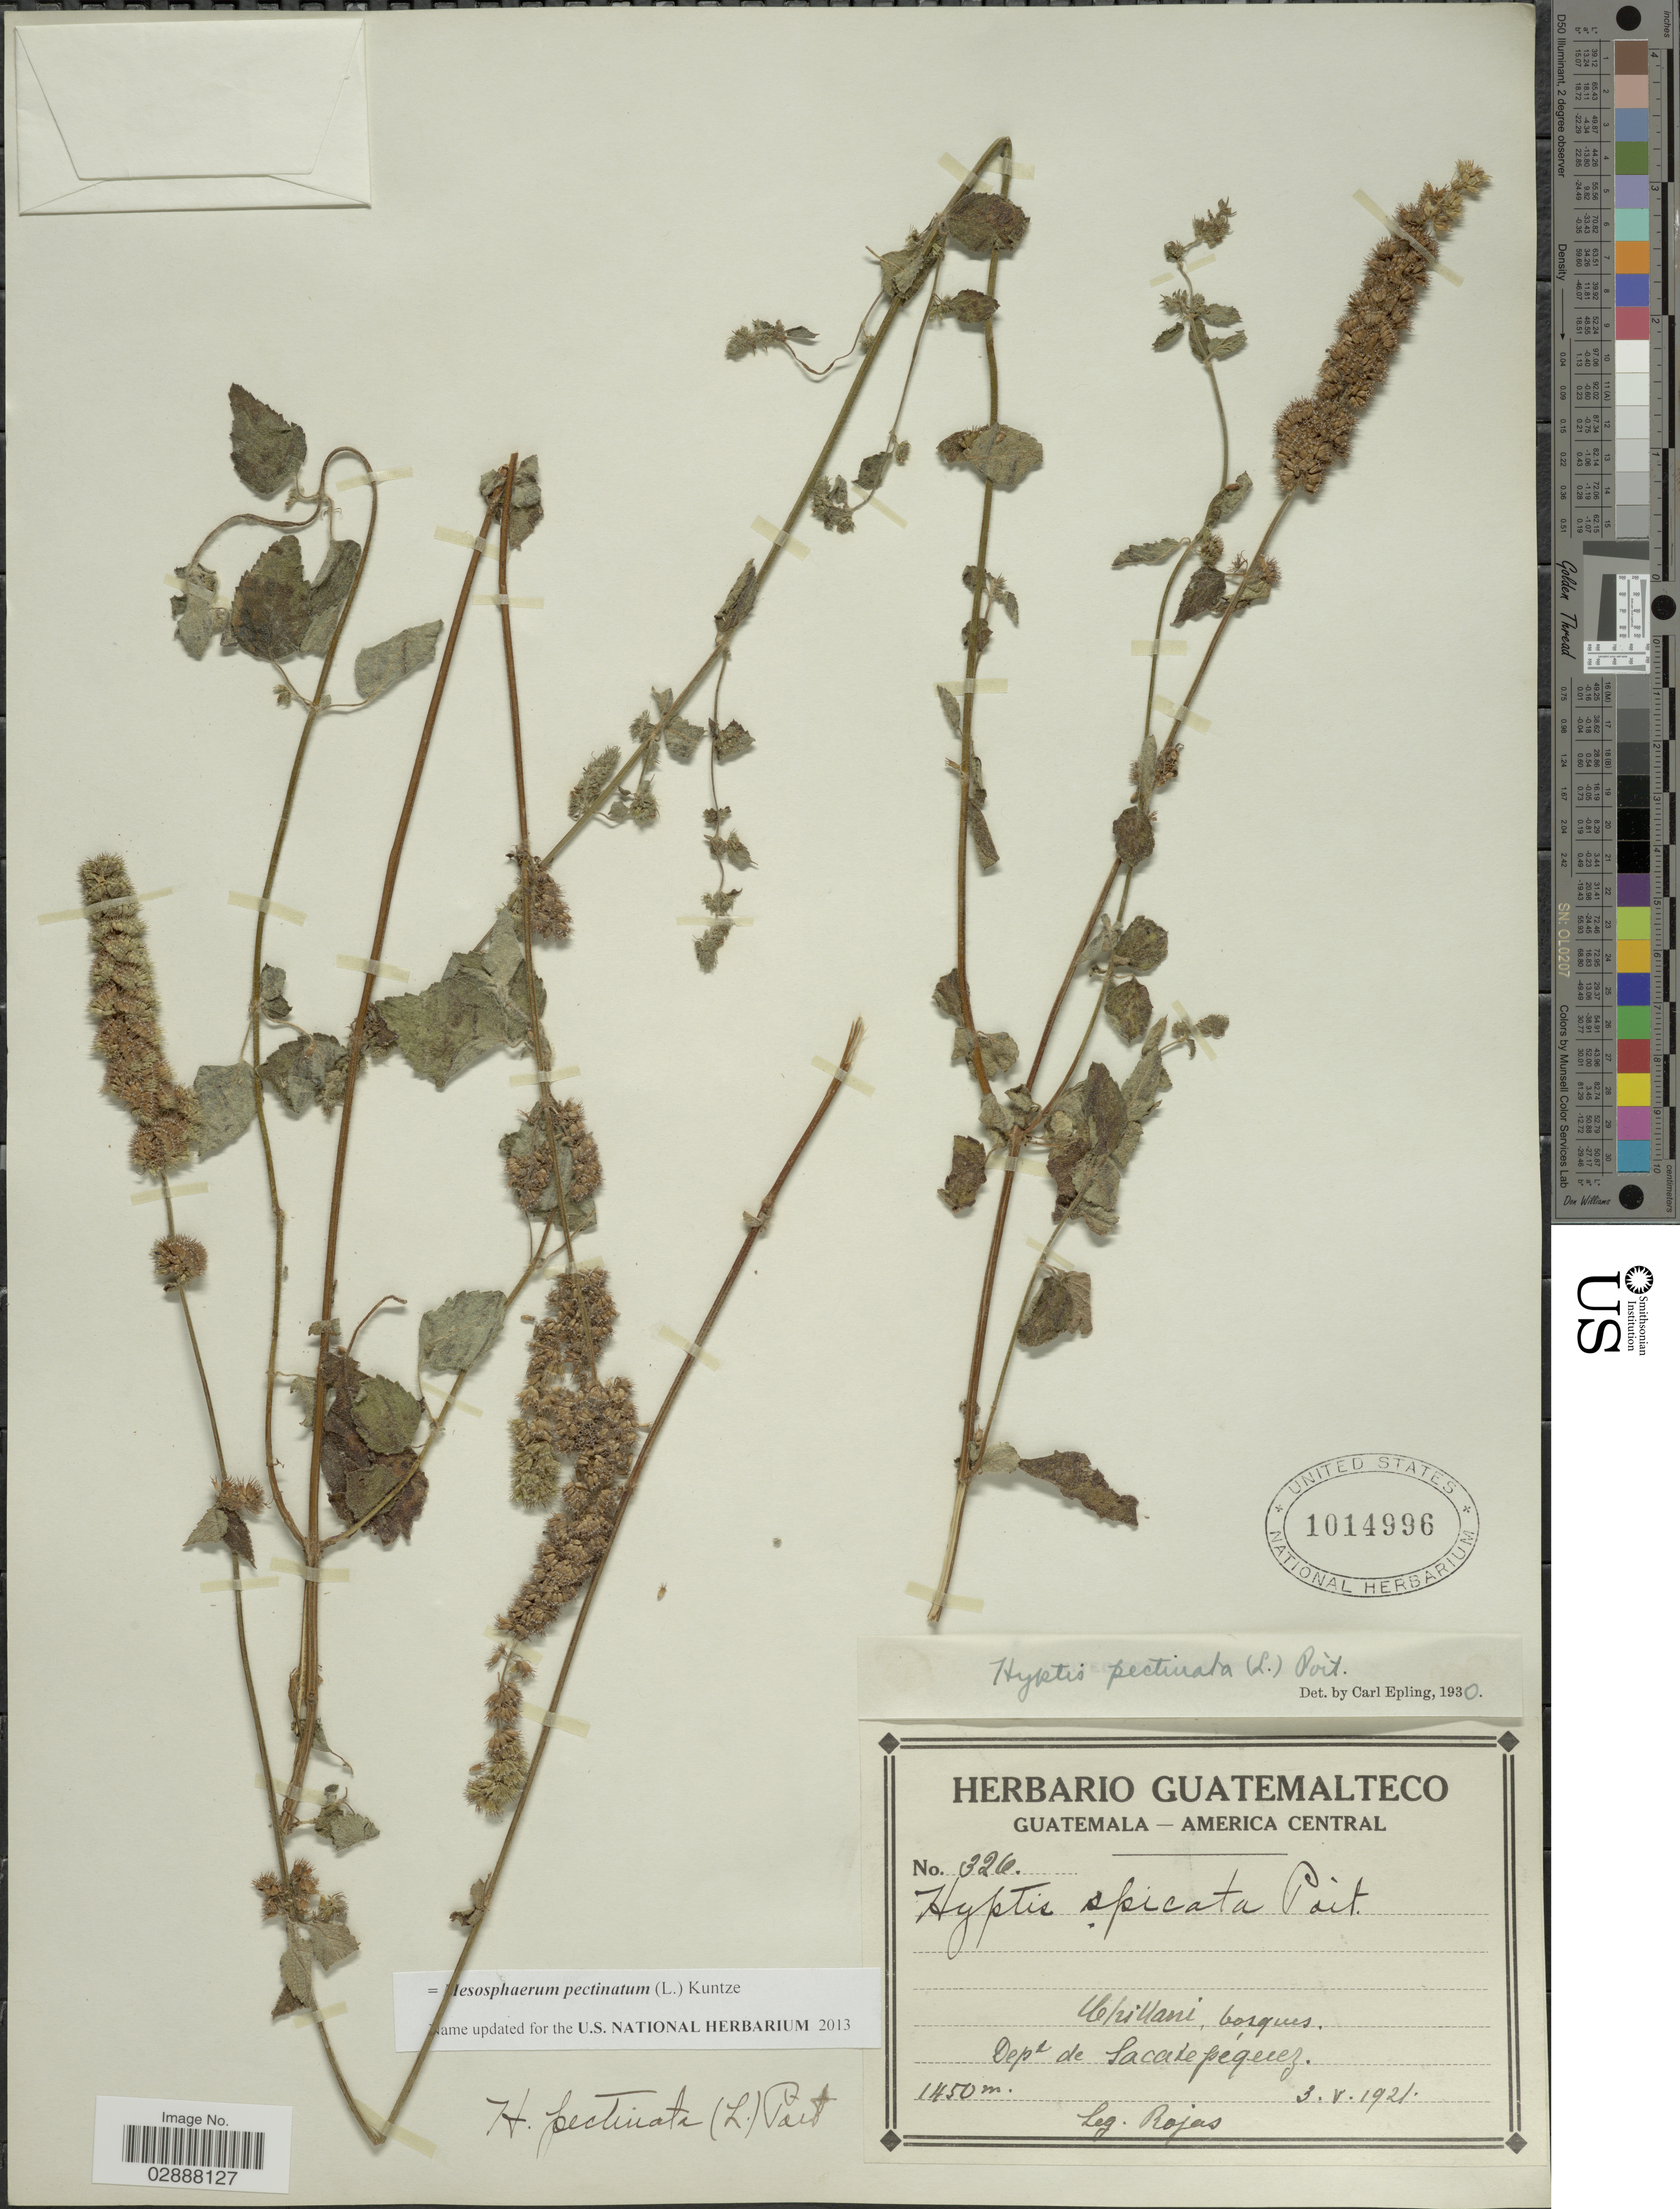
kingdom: Plantae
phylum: Tracheophyta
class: Magnoliopsida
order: Lamiales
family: Lamiaceae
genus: Mesosphaerum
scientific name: Mesosphaerum pectinatum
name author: (L.) Kuntze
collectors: Rojas, --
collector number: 326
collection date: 1921-05-03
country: Guatemala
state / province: Sacatepéquez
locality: Upillani, bosques. Dept. de Sacatepéquez.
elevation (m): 1450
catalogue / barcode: US 1014996